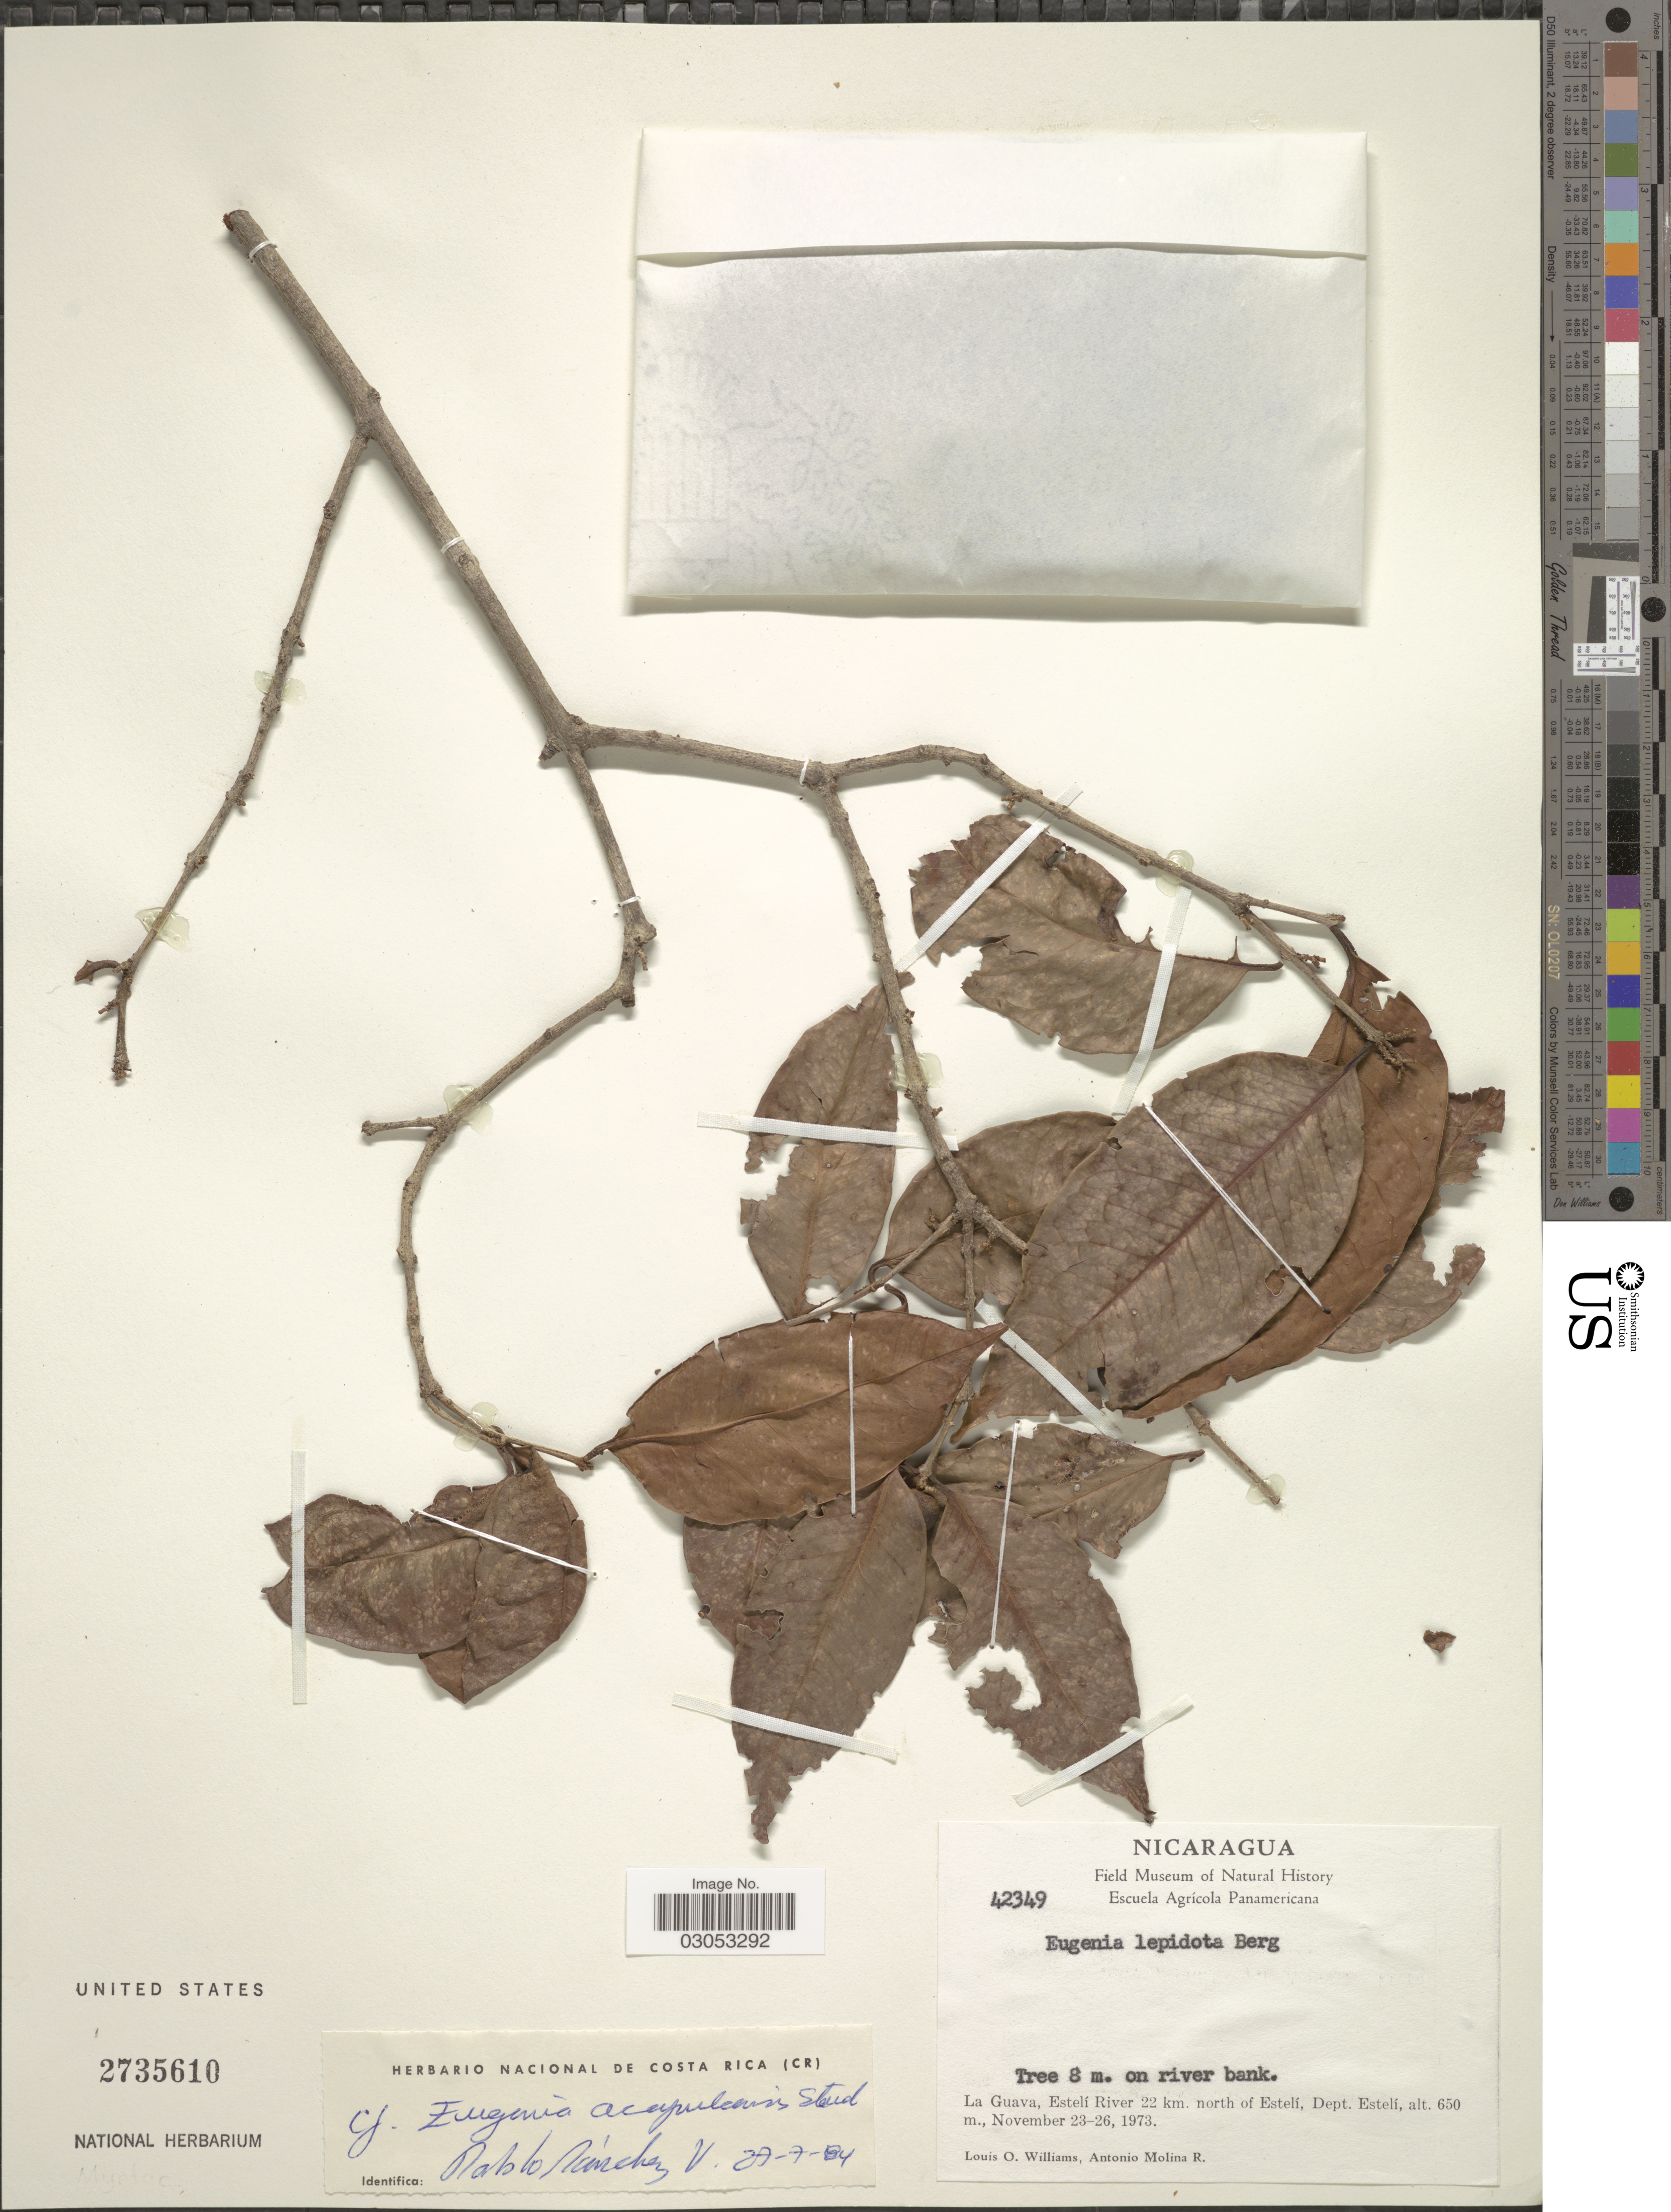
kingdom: Plantae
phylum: Tracheophyta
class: Magnoliopsida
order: Myrtales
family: Myrtaceae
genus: Eugenia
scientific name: Eugenia acapulcensis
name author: Steud.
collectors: L. O. Williams & A. Molina R.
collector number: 42349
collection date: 1973-11-23/1973-11-26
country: Nicaragua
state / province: Esteli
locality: La Guava, Estelí River 22 km. north of Estelí, Dept. Estelí.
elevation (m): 650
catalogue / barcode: US 2735610